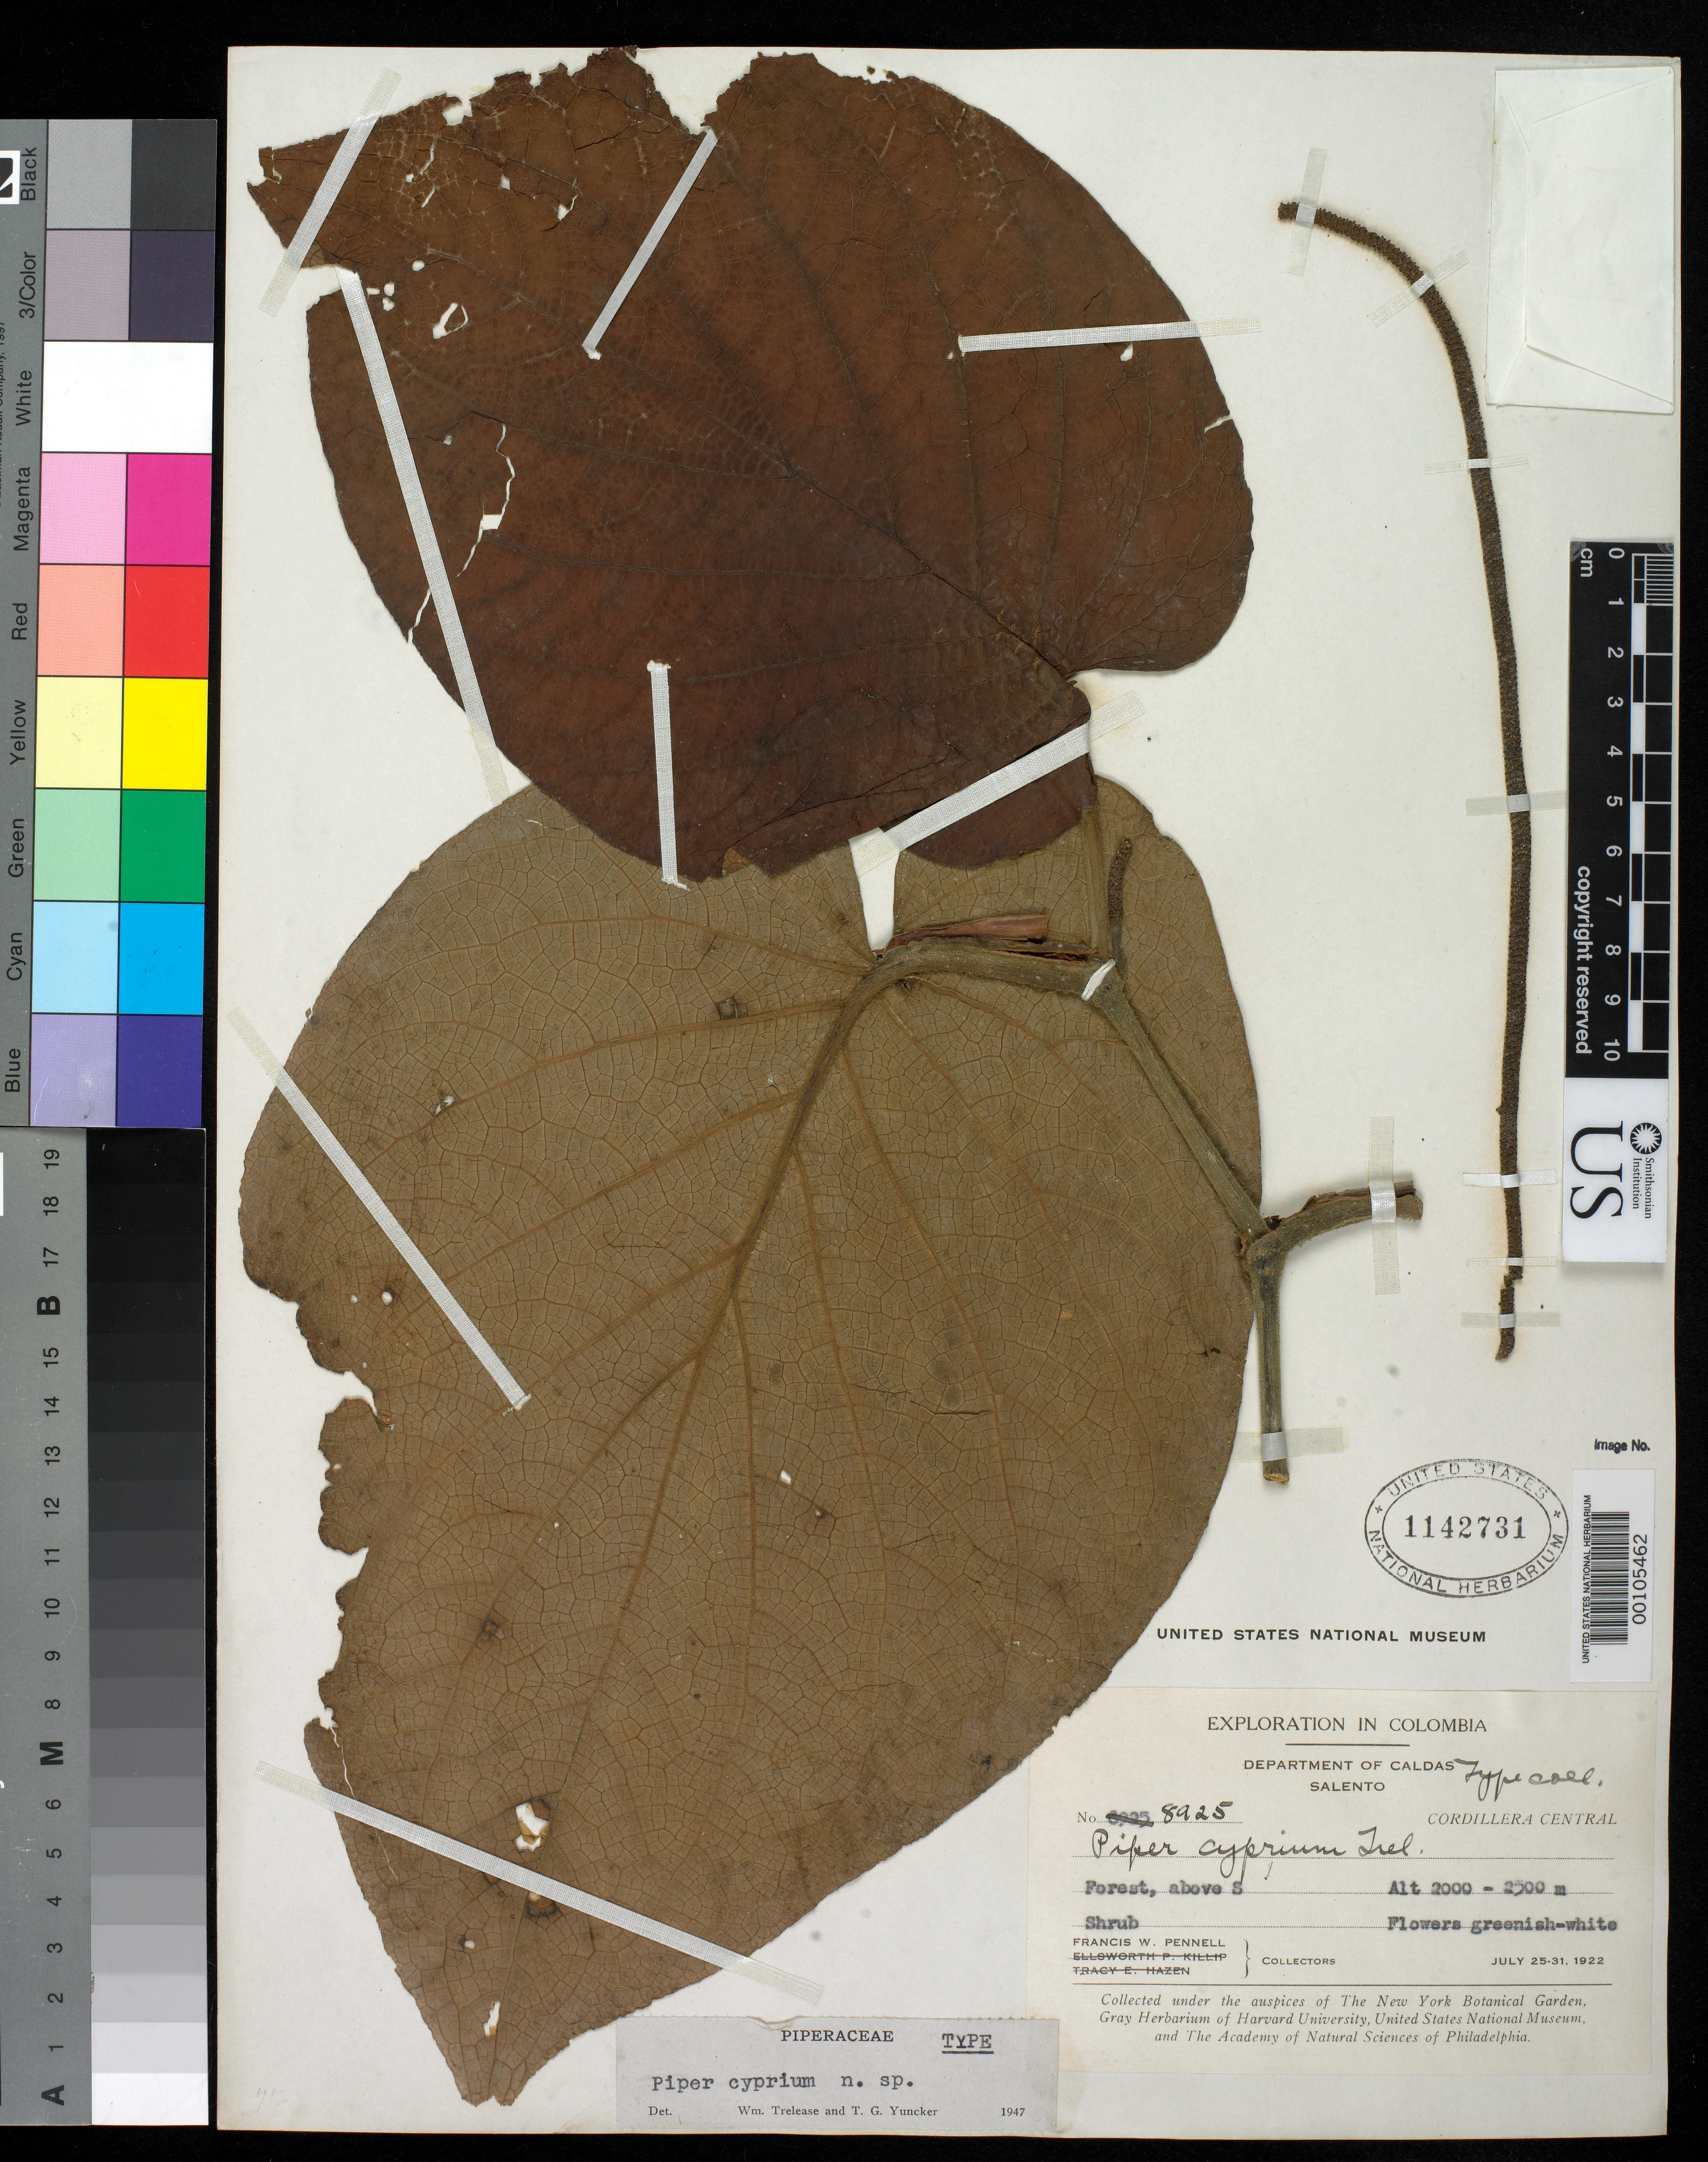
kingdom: Plantae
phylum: Tracheophyta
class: Magnoliopsida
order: Piperales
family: Piperaceae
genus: Piper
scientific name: Piper cyprium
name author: Trel. & Yunck.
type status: Holotype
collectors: F. W. Pennell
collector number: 8925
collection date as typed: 25 Jul 1922 to 31 Jul 1922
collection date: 1922-07-25/1922-07-31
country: Colombia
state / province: Caldas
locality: Cordillera Central, above Salento.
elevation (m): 2000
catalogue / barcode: US 1142731